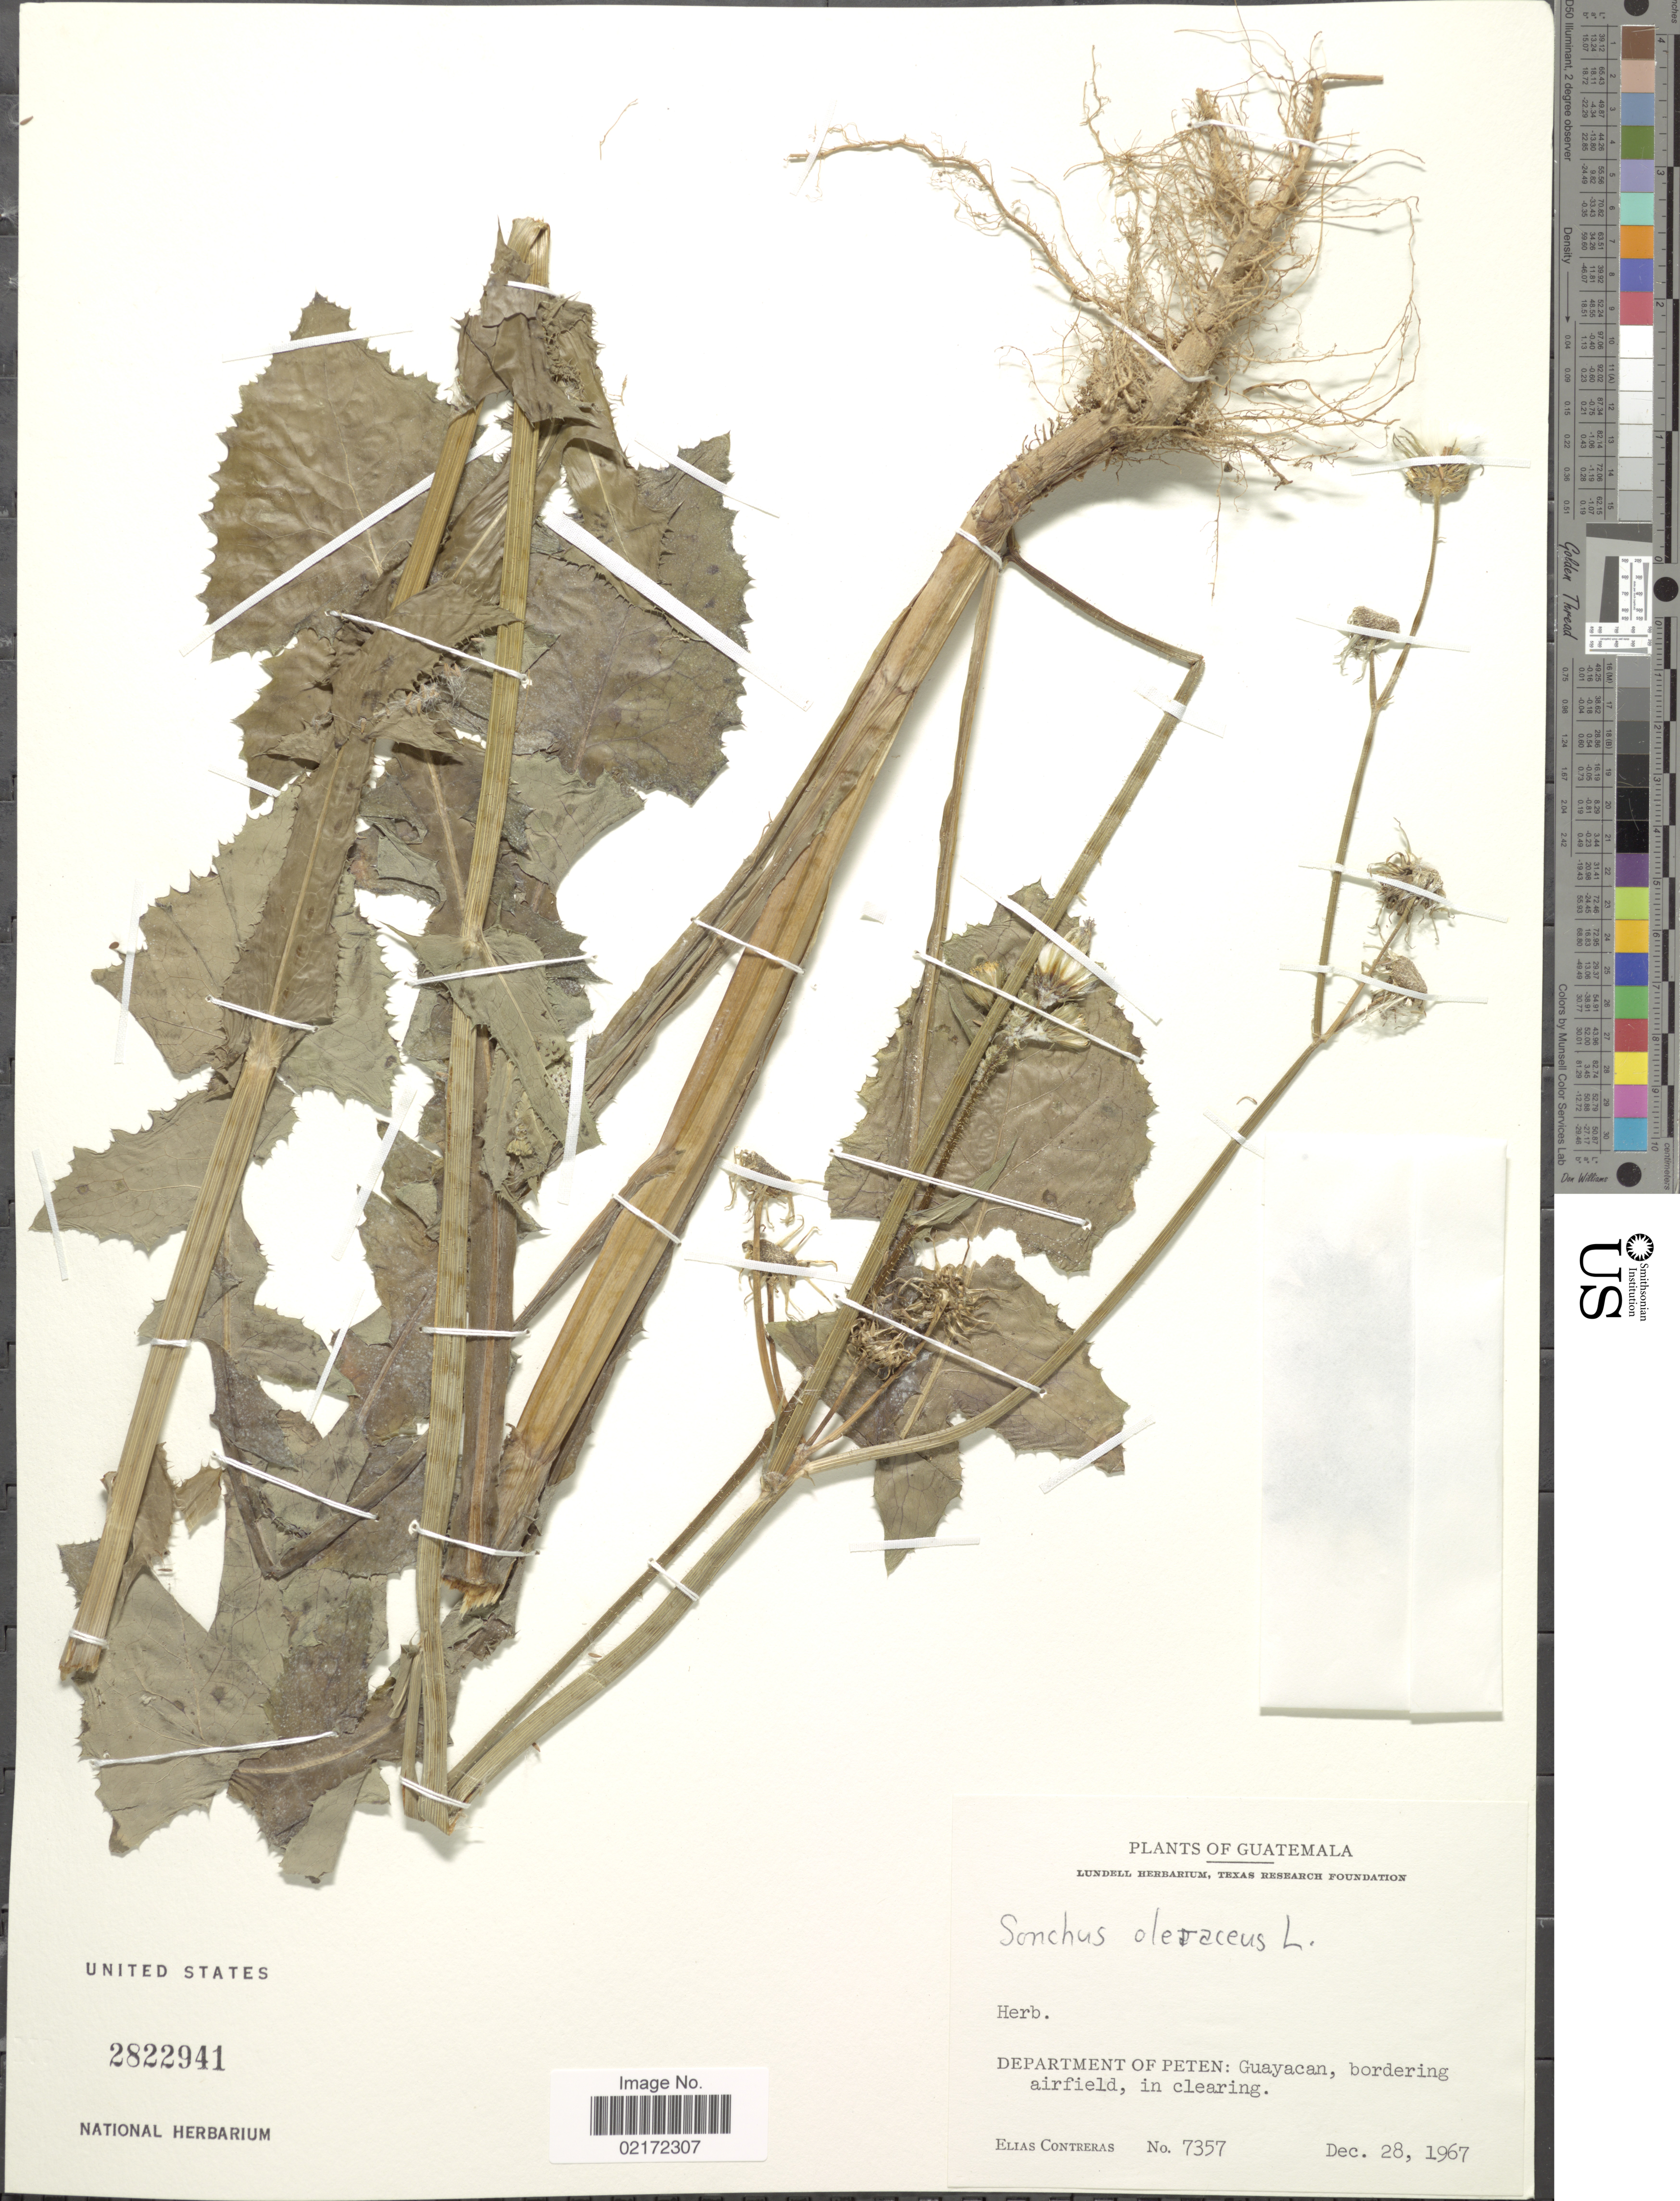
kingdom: Plantae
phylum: Tracheophyta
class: Magnoliopsida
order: Asterales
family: Asteraceae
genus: Sonchus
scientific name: Sonchus oleraceus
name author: L.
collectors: E. Contreras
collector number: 7357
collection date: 1967-12-28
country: Guatemala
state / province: El Petén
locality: Department of Peten: Guayacan, bordering airfield, in clearing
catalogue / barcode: US 2822941